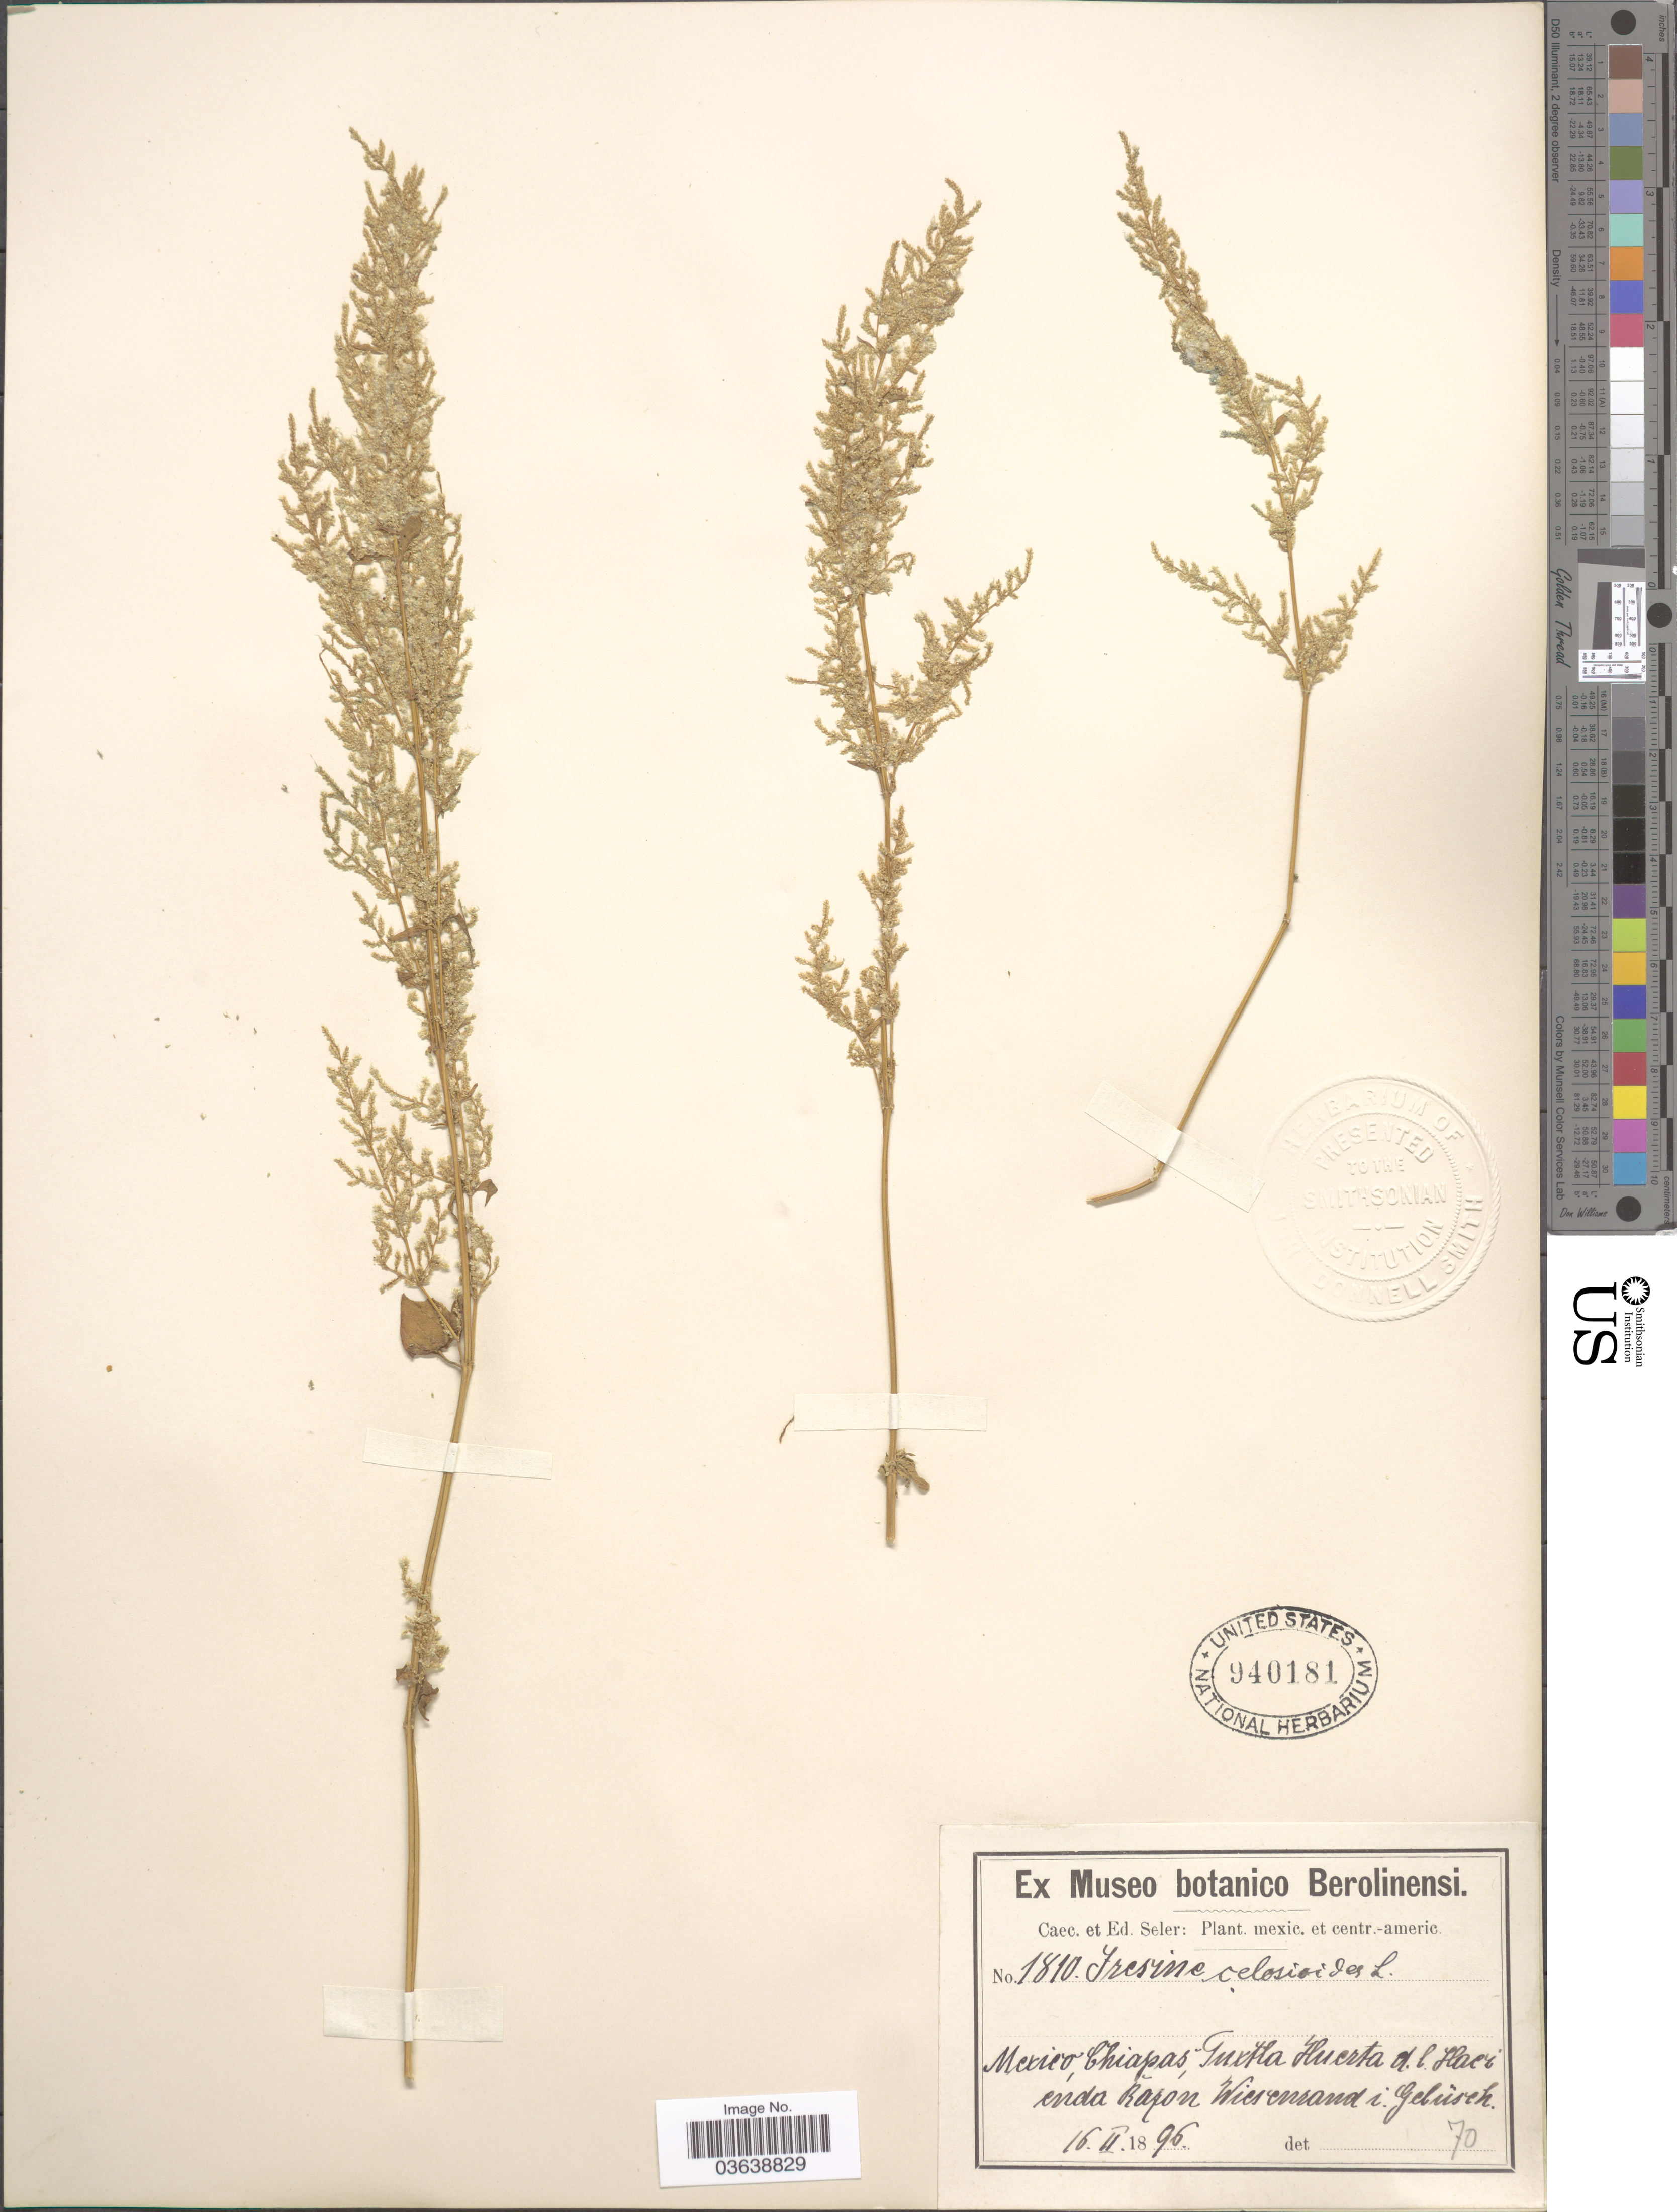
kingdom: Plantae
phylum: Tracheophyta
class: Magnoliopsida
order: Caryophyllales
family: Amaranthaceae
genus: Iresine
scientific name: Iresine celosia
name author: L.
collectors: ex Caec. et Ed Seler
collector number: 1810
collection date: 1896-02-16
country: Mexico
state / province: Chiapas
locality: Tuxtla Huerta d.l. Hacienda Razon Wiesenrand i. Gebüsch.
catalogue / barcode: US 940181